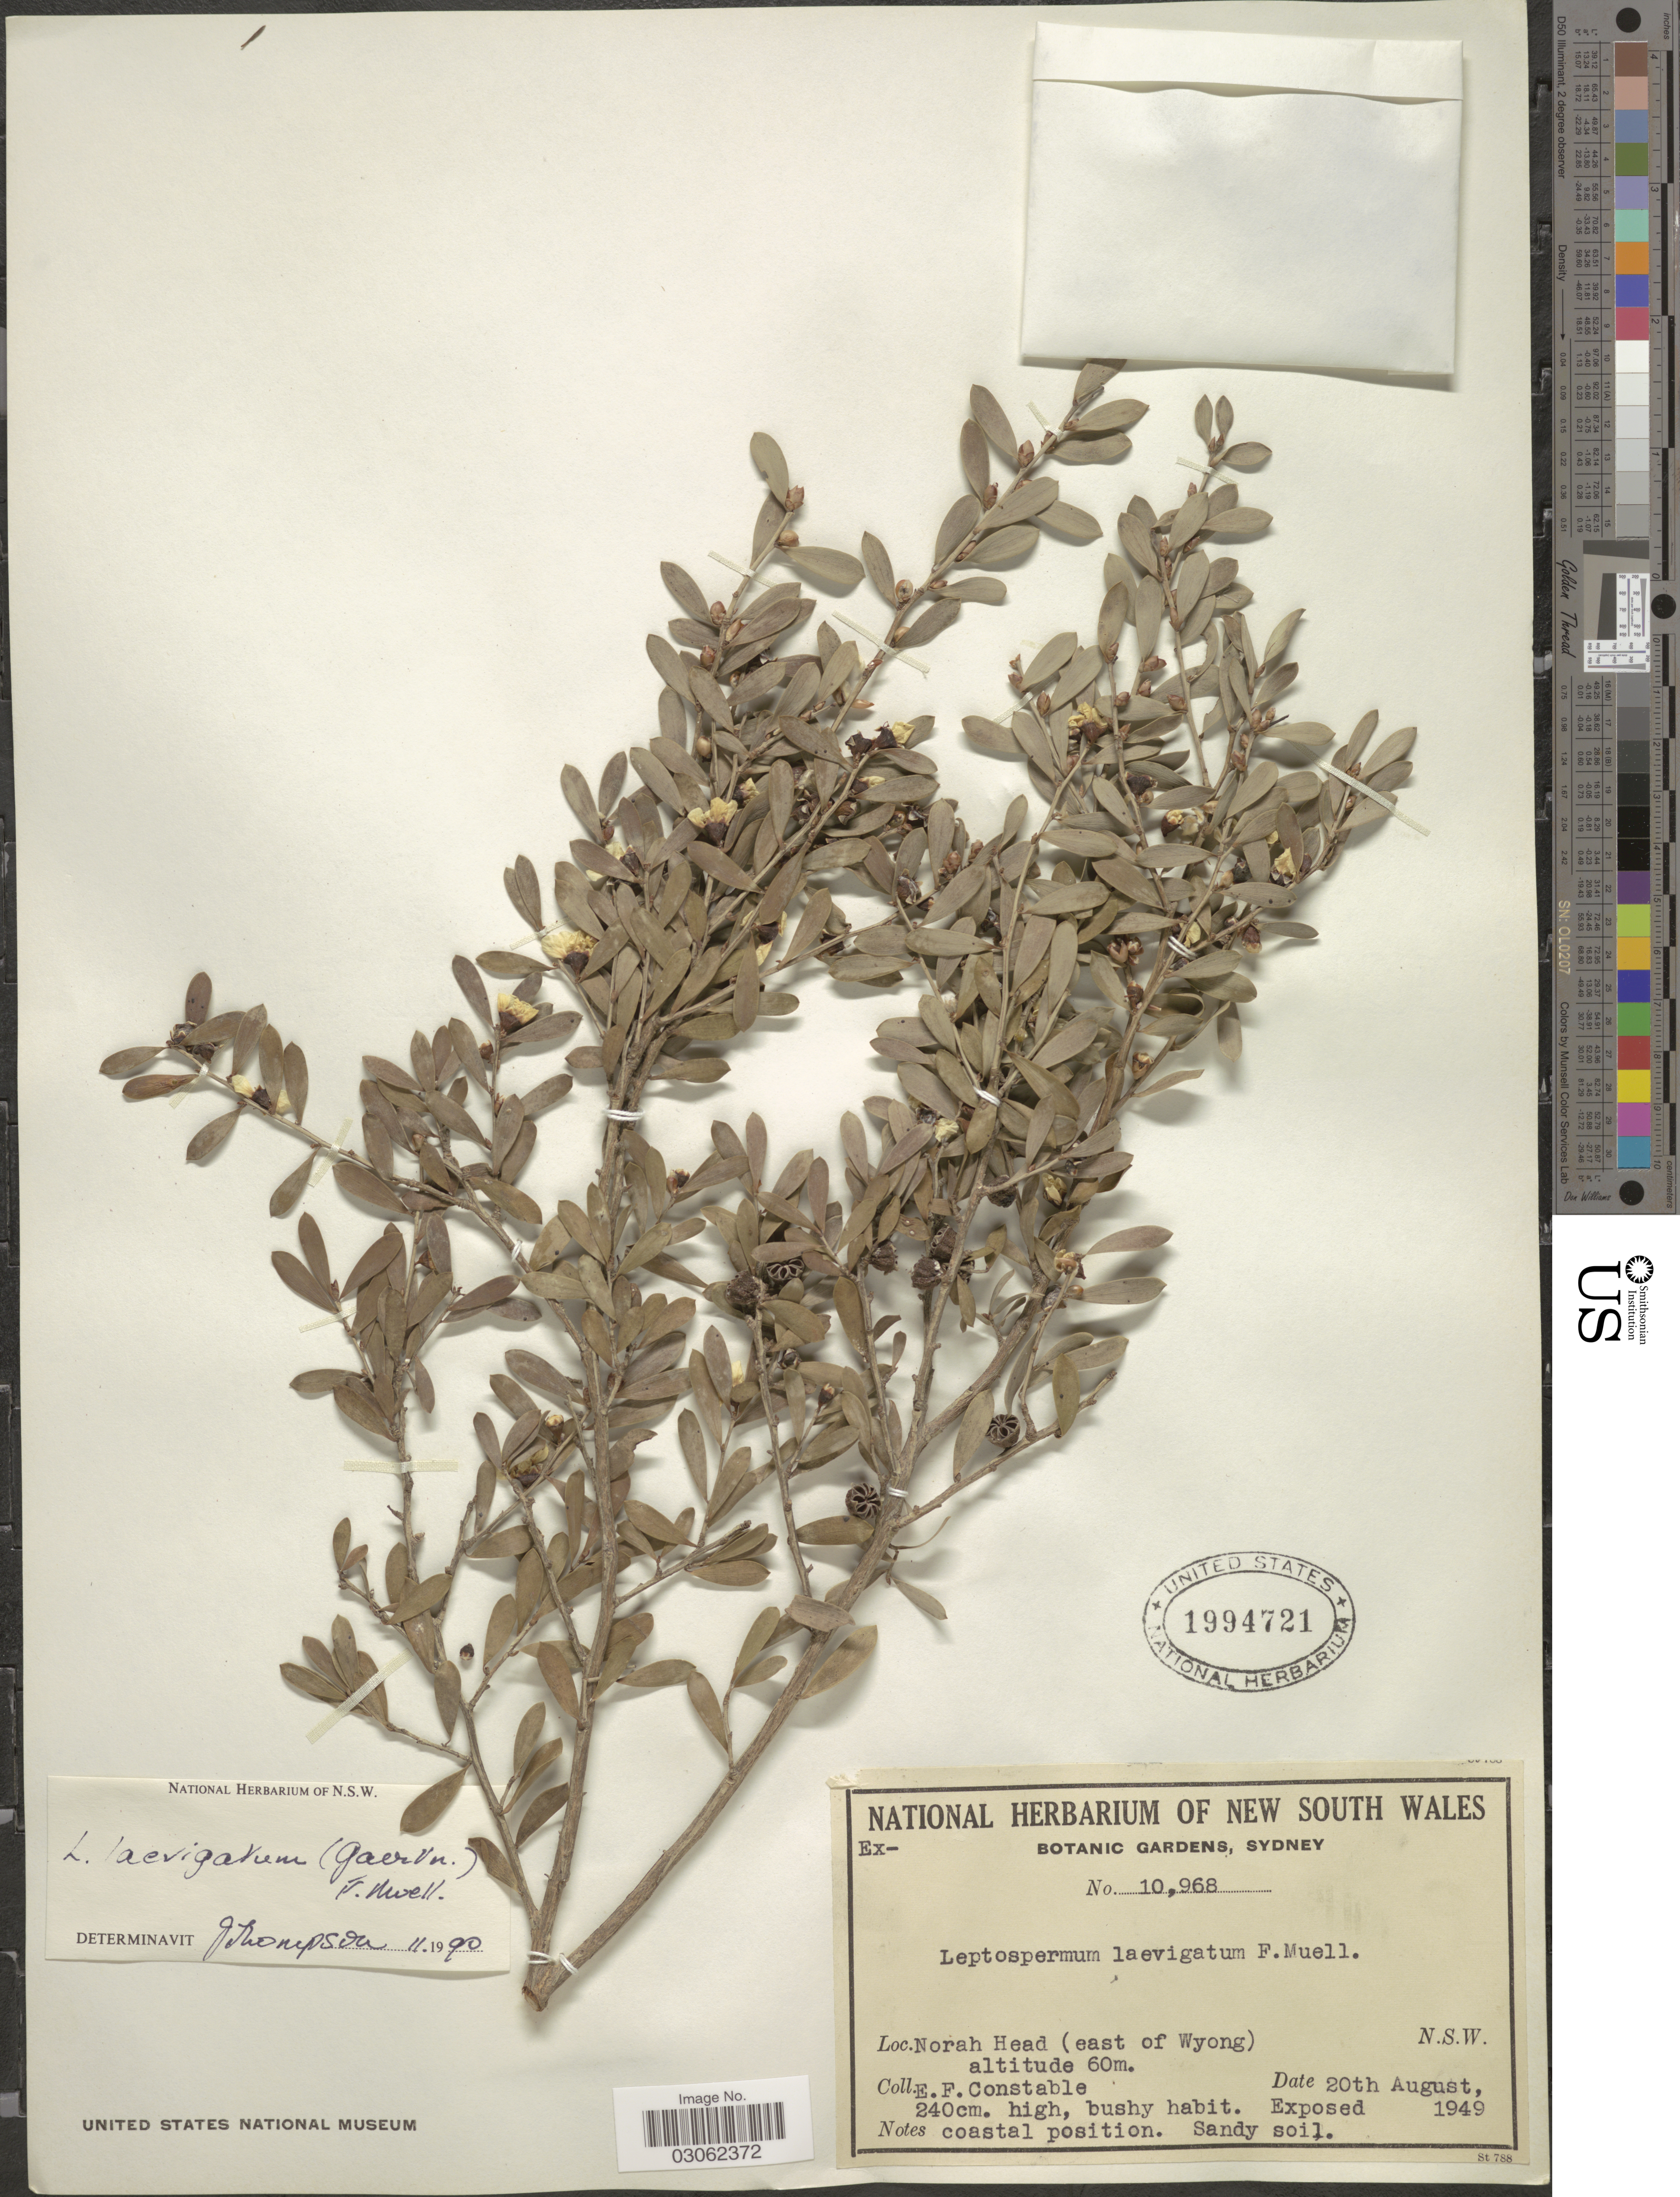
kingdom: Plantae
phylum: Tracheophyta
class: Magnoliopsida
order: Myrtales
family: Myrtaceae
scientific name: Gaudium laevigatum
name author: (Gaertn.) P.G. Wilson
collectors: E. F. Constable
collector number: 10968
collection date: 1949-08-20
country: Australia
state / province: New South Wales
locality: Norah Head (east of Wyong) N.S.W.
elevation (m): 60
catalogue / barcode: US 1994721